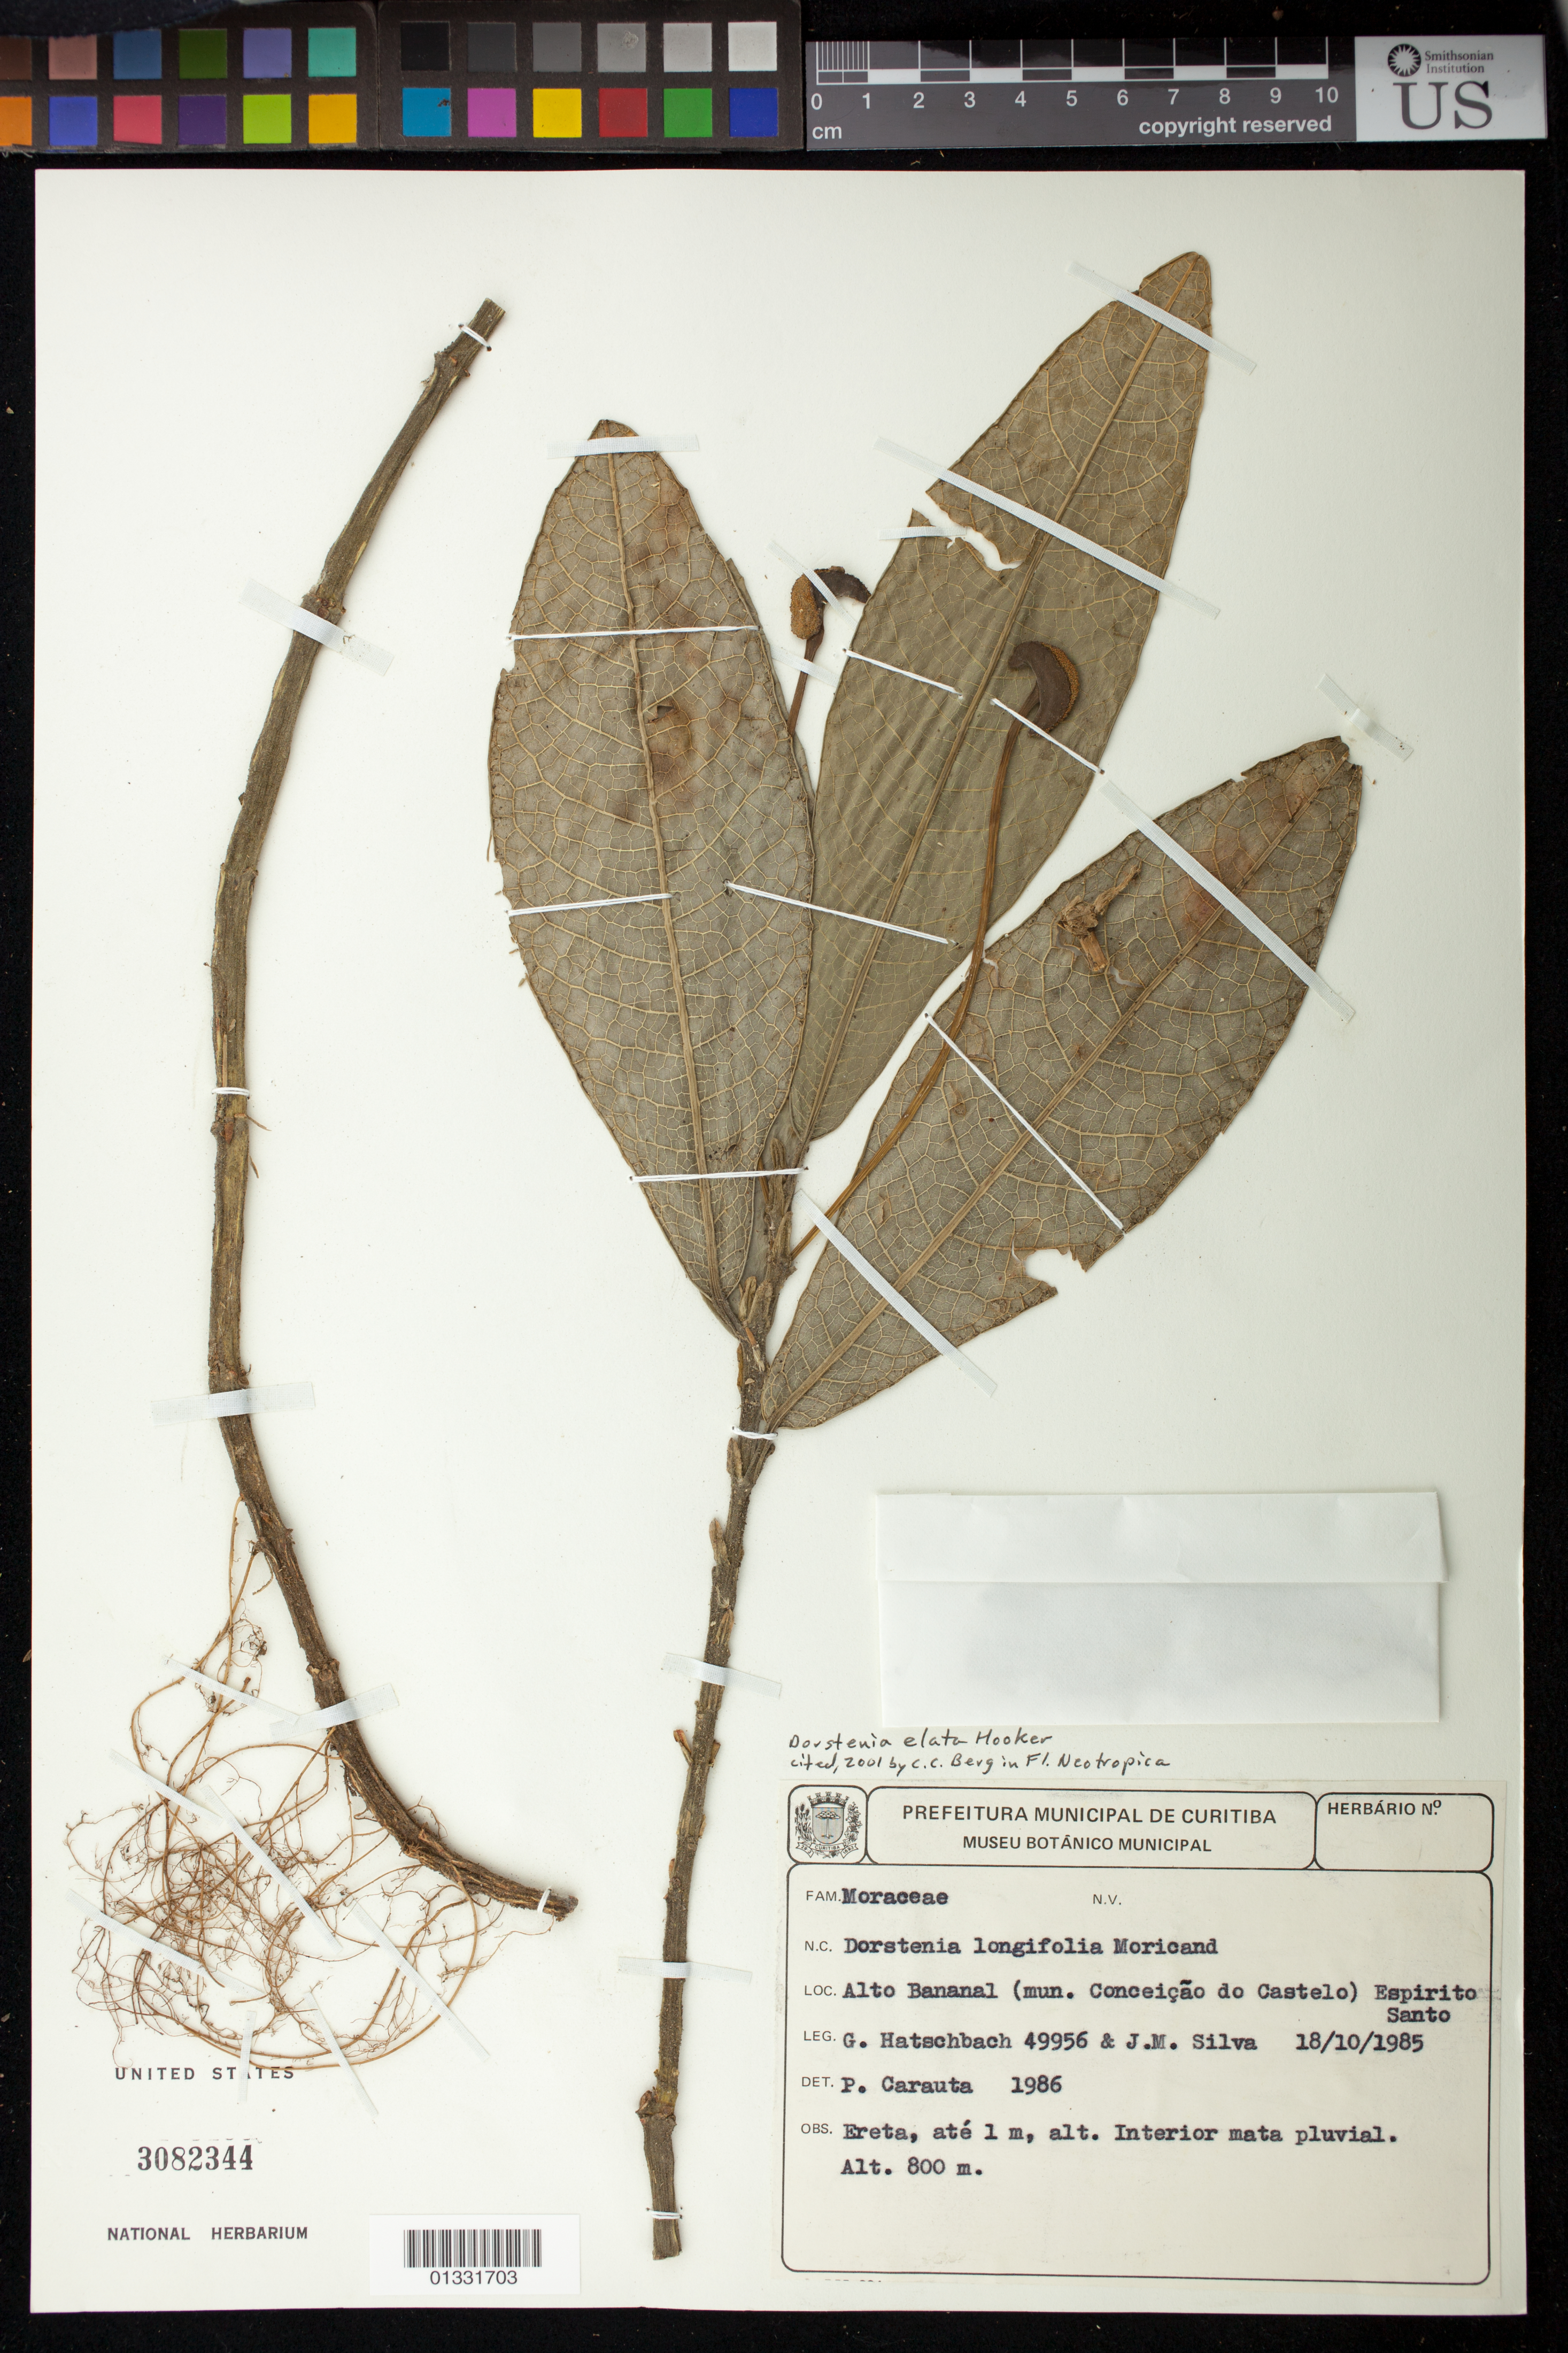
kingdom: Plantae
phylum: Tracheophyta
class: Magnoliopsida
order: Rosales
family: Moraceae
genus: Dorstenia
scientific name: Dorstenia elata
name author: Gardner in Hook.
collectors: G. Hatschbach & J. M. Silva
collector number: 49956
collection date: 1985-10-18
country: Brazil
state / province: Espírito Santo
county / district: Conceição do Castelo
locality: Alto Bananal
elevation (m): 800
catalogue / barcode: US 3082344